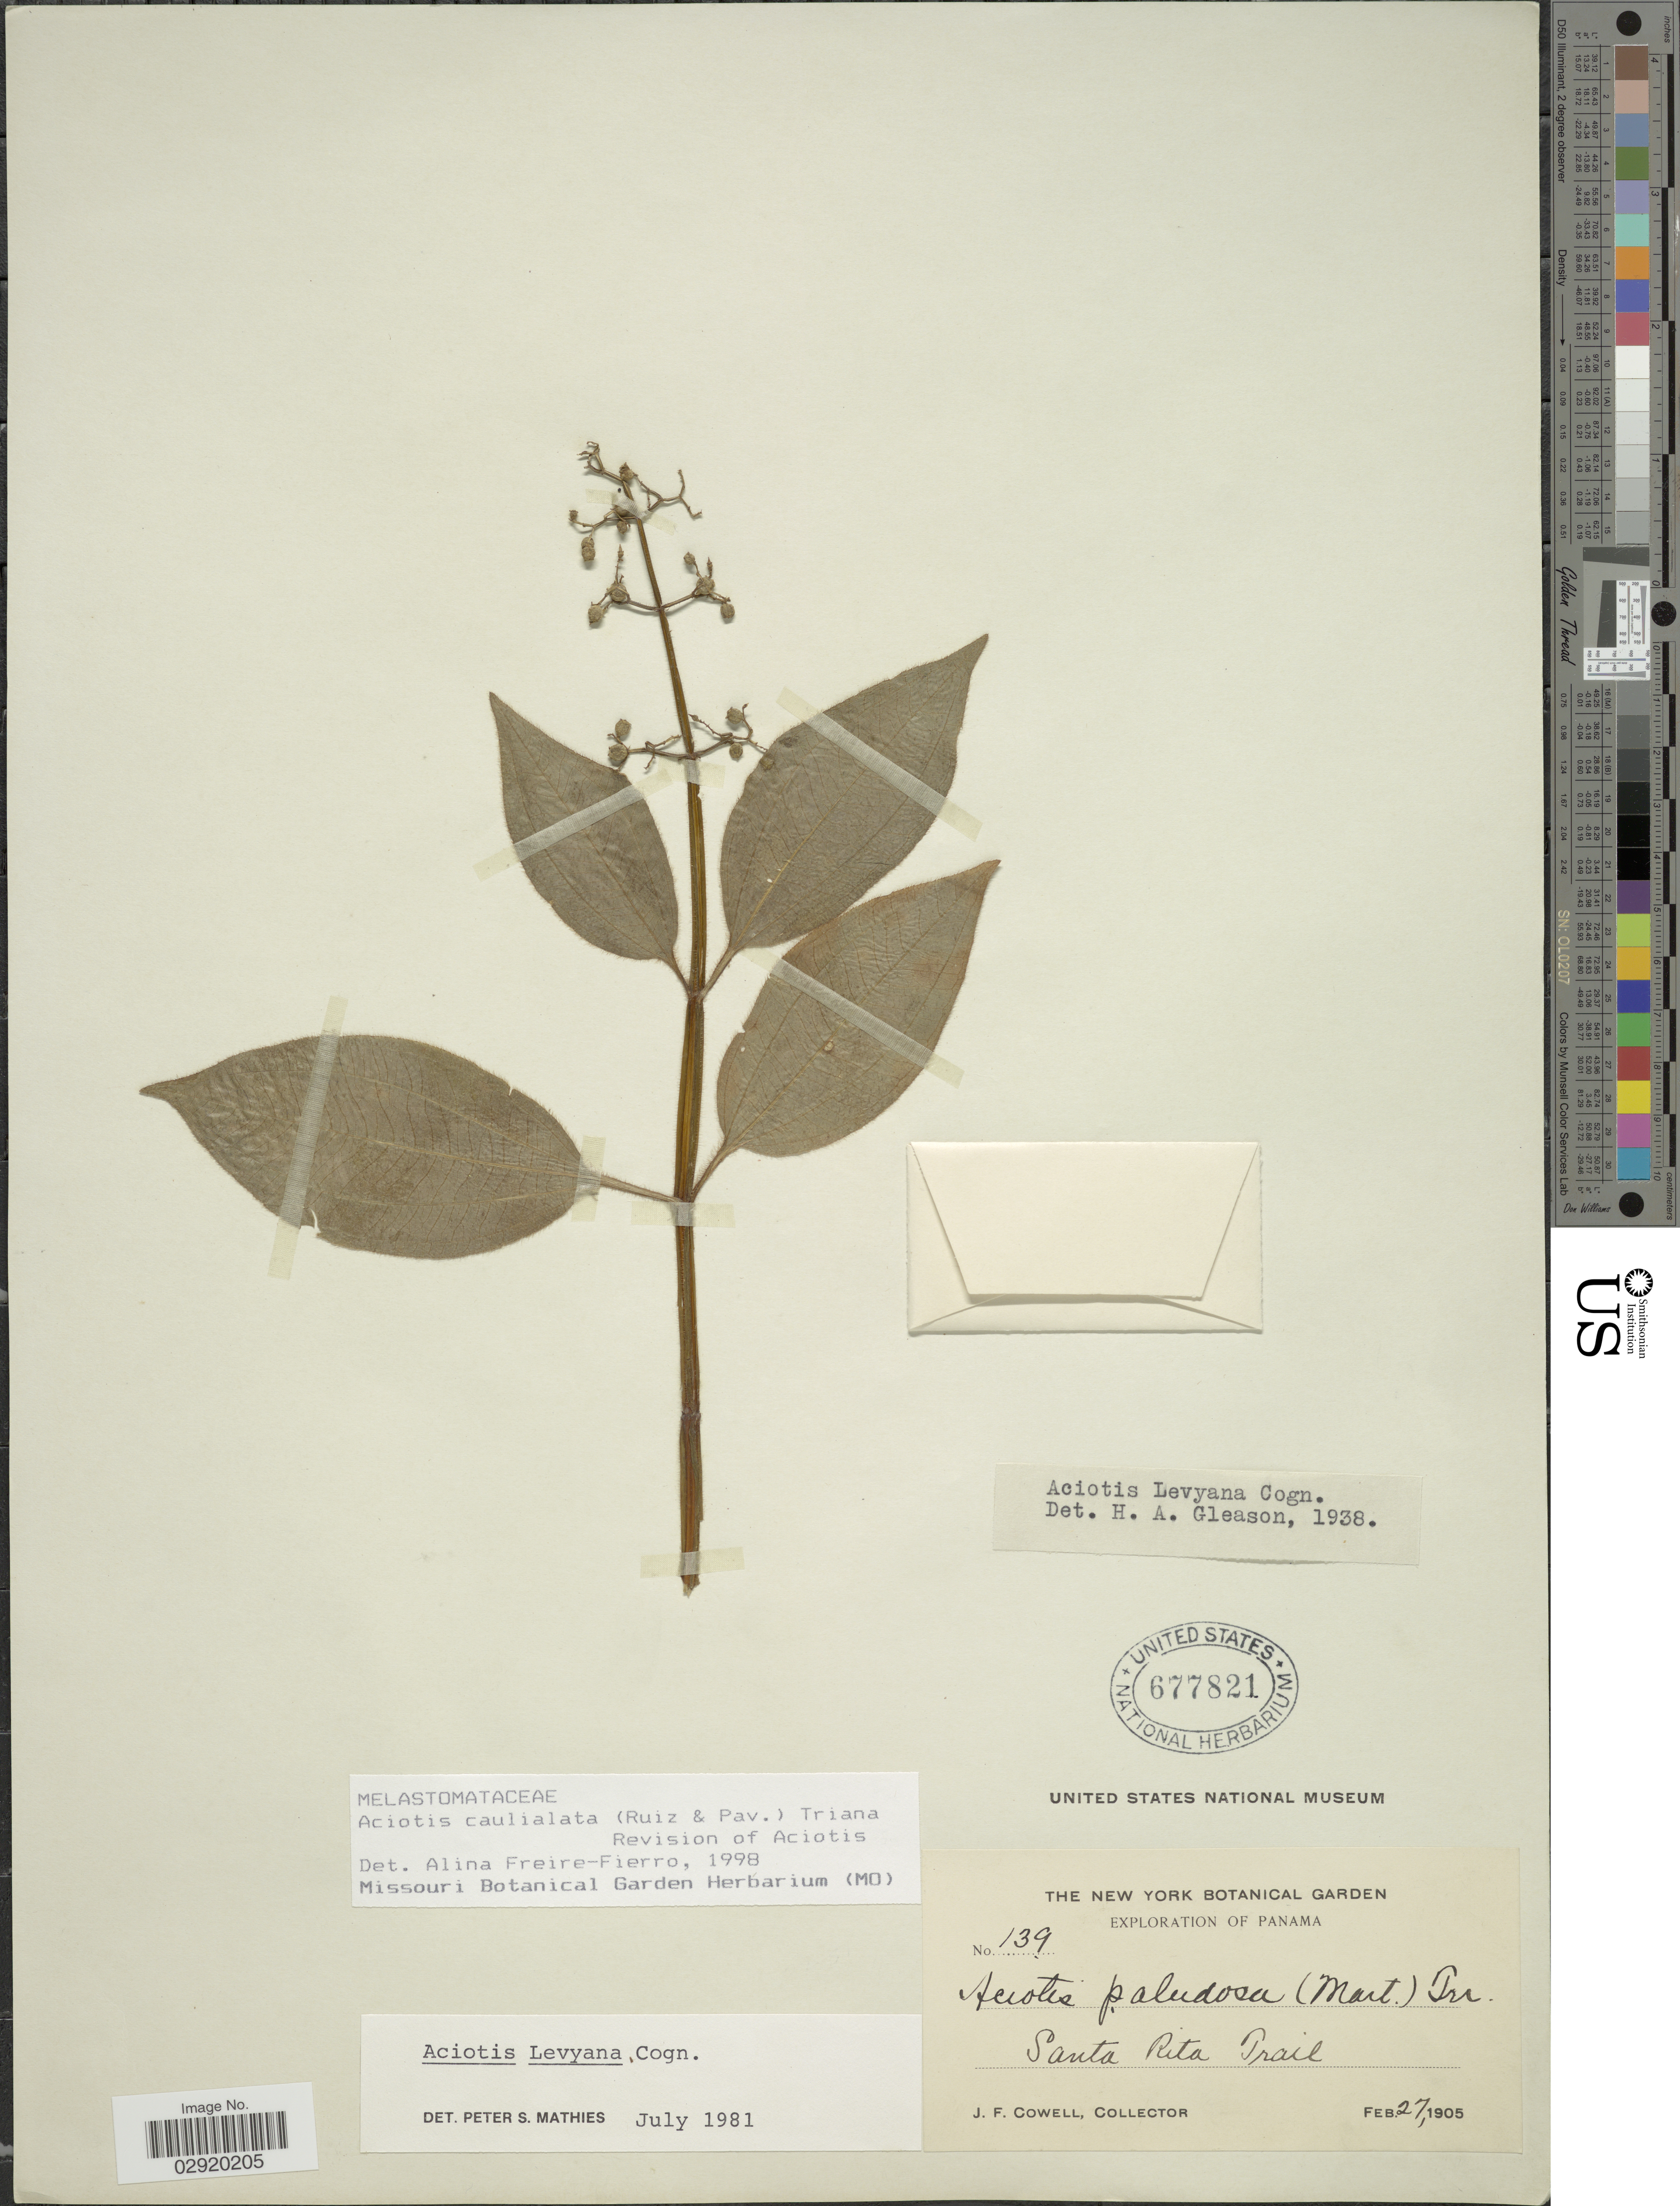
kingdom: Plantae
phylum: Tracheophyta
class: Magnoliopsida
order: Myrtales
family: Melastomataceae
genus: Aciotis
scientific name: Aciotis rubricaulis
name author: (Mart. ex DC.) Triana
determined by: Nunes da Silva, Diego, (RB), Jardim Botanico do Rio de Janeiro - Herbario (BRAZIL)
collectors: J. F. Cowell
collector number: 139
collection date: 1905-02-27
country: Panama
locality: Santa Rita Trail.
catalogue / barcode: US 677821